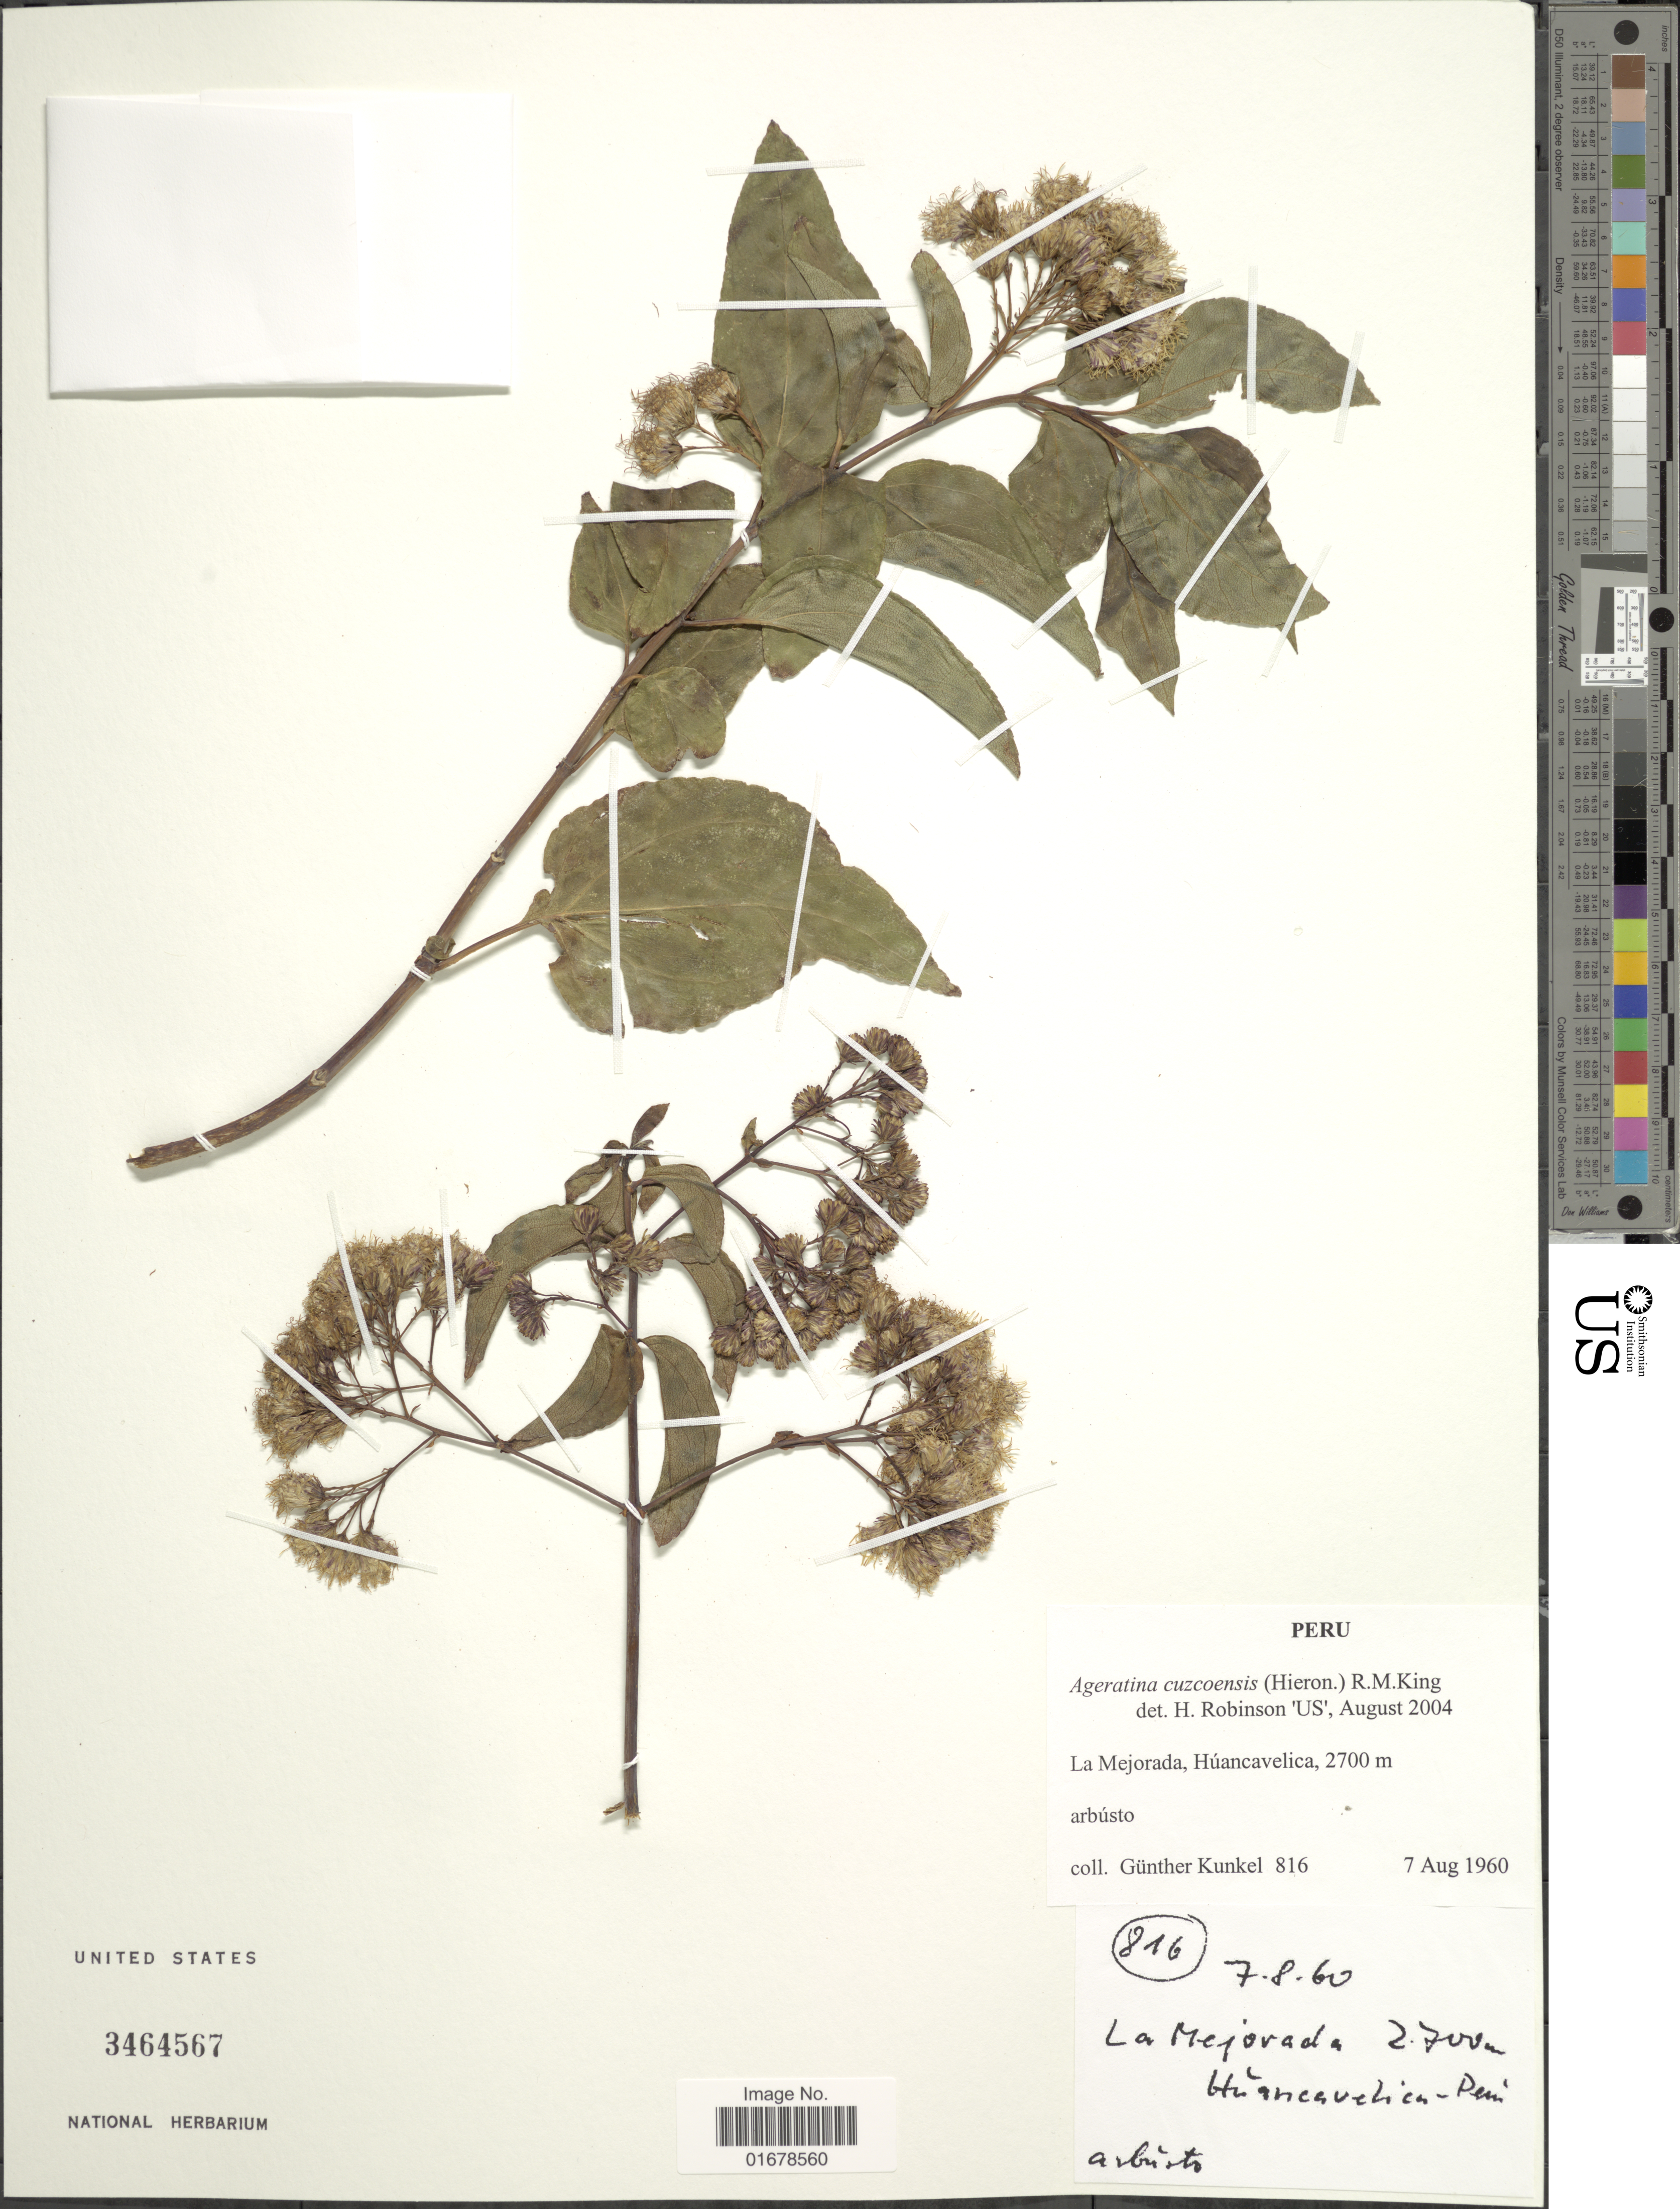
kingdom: Plantae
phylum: Tracheophyta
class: Magnoliopsida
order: Asterales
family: Asteraceae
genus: Ageratina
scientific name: Ageratina sp.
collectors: G. Kunkel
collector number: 816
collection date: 1960-08-07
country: Peru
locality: La Mejorada, Huancavelica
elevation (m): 2700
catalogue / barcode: US 3464567